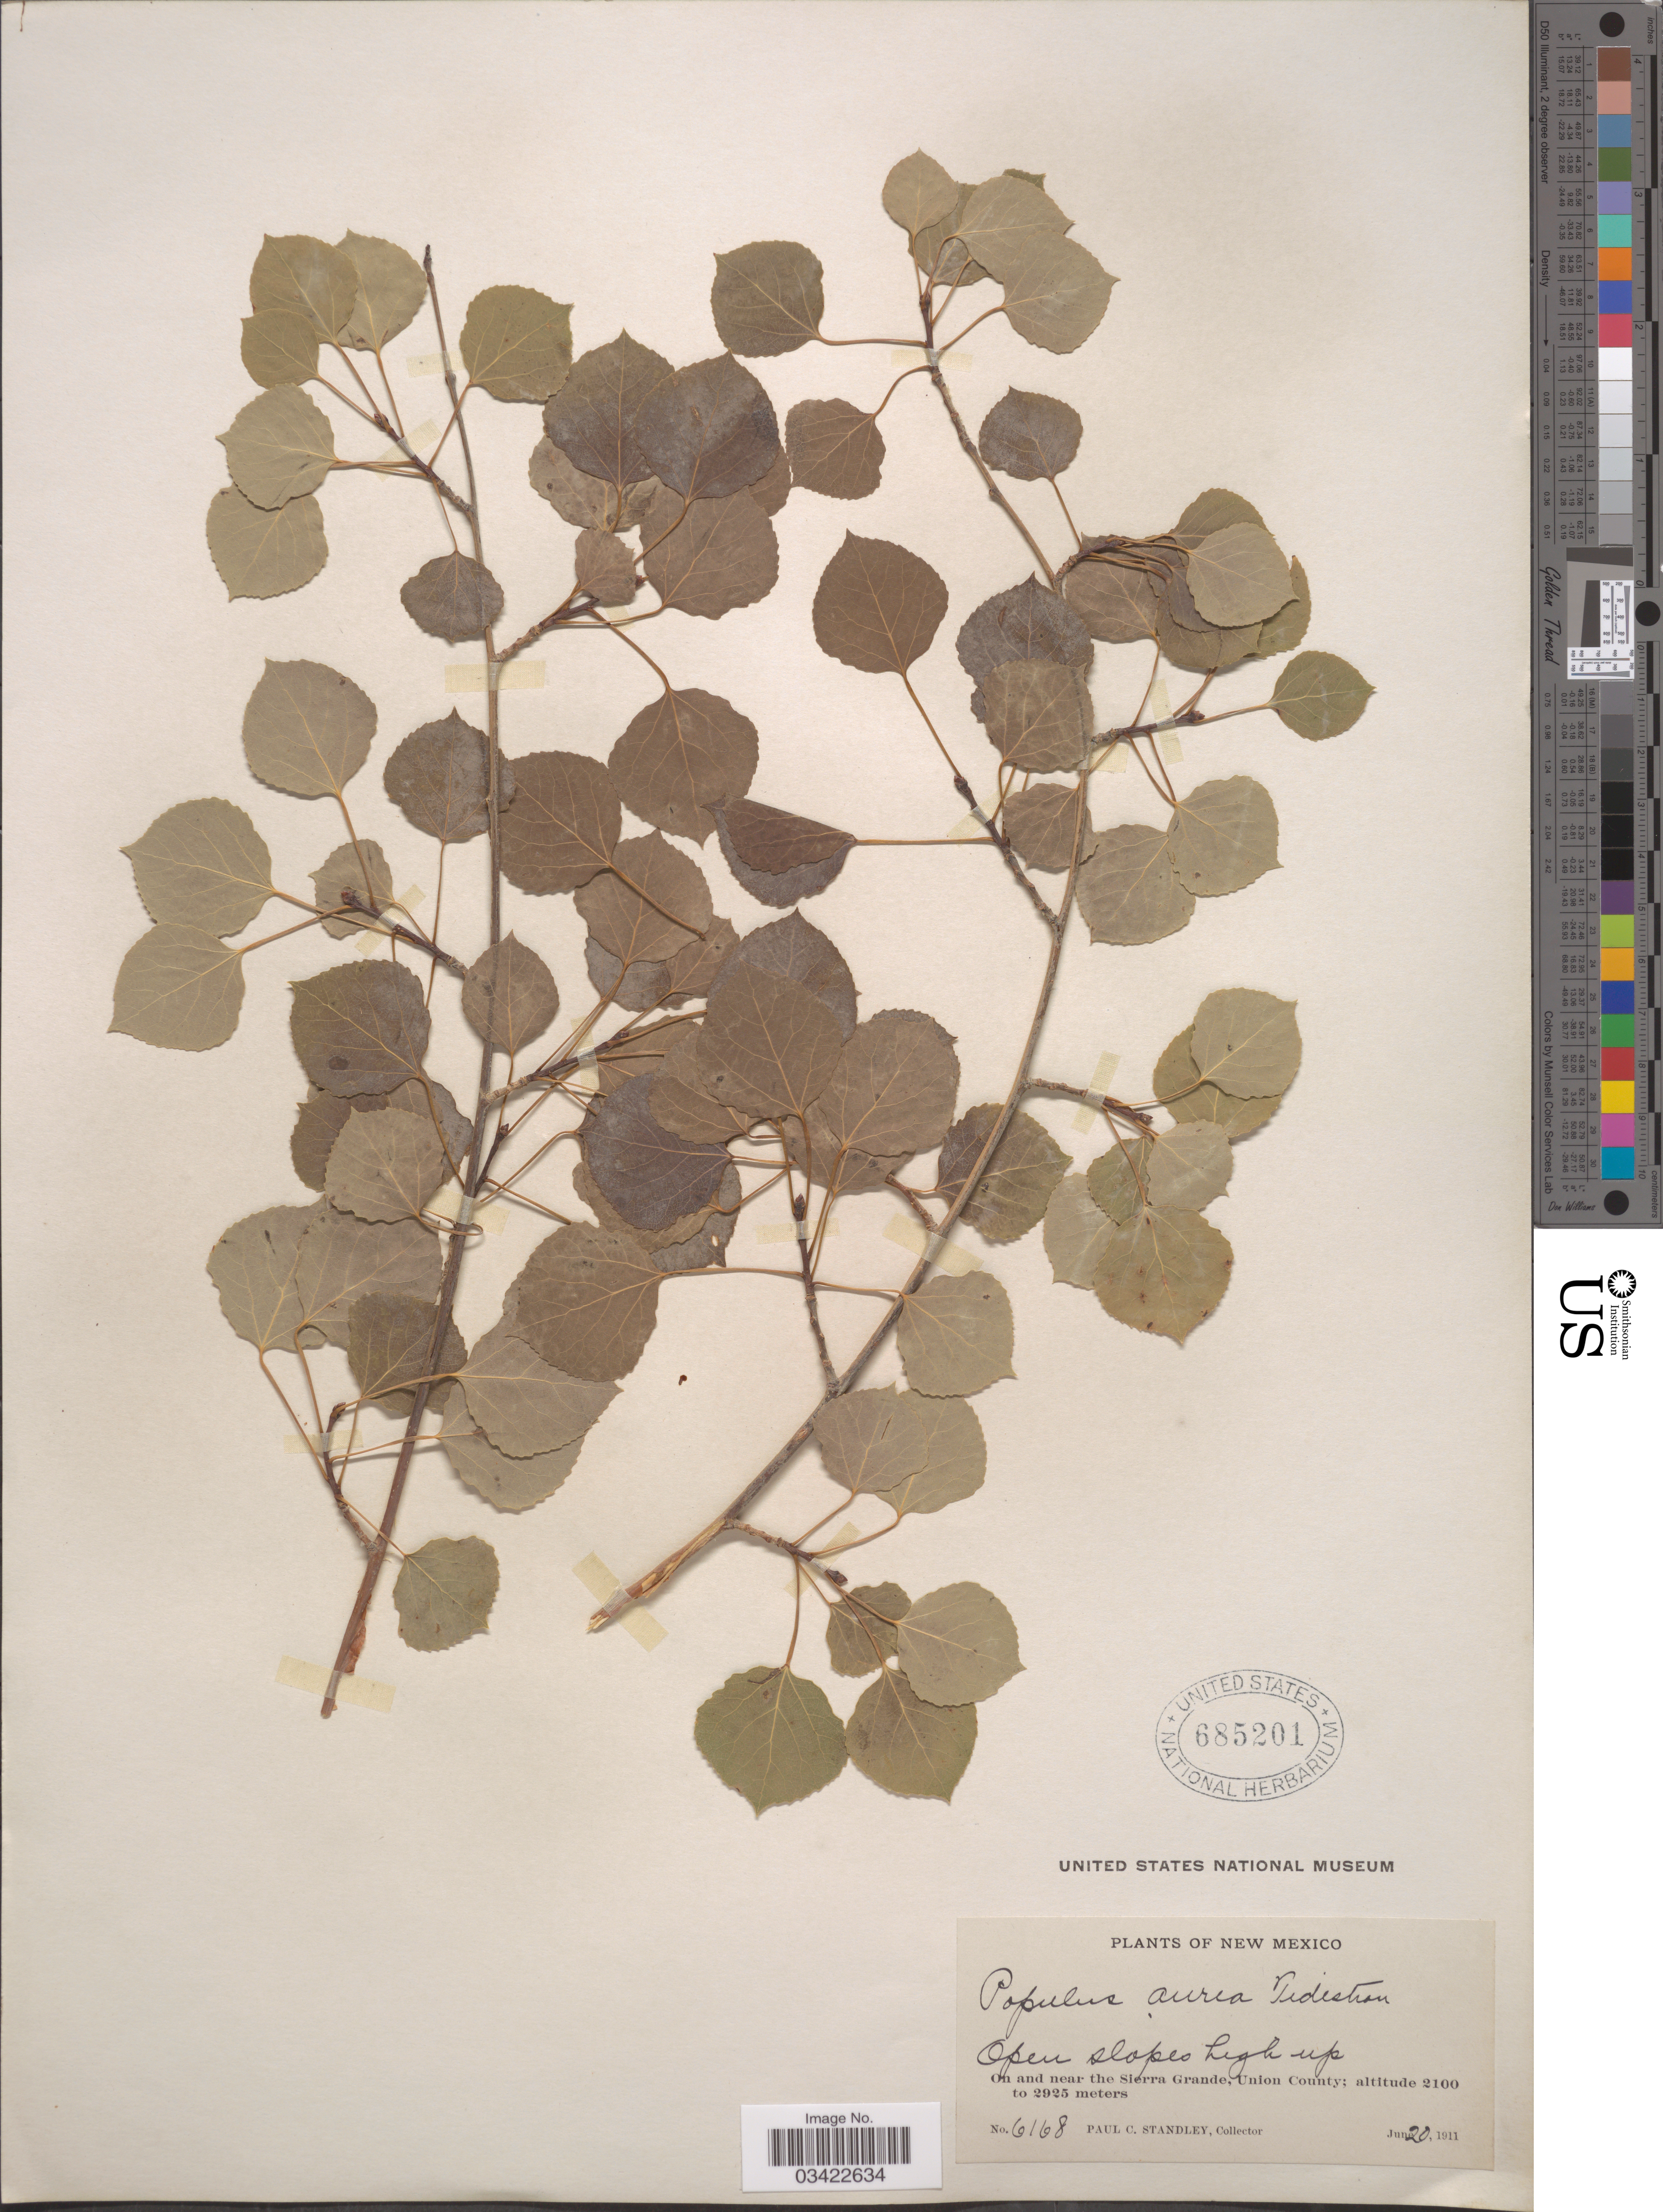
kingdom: Plantae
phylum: Tracheophyta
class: Magnoliopsida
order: Malpighiales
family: Salicaceae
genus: Populus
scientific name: Populus tremuloides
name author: Michx.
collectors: P. C. Standley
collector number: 6168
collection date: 1911-06-20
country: United States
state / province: New Mexico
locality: On and near the Sierra Grande, Union County.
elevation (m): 2100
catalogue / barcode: US 685201